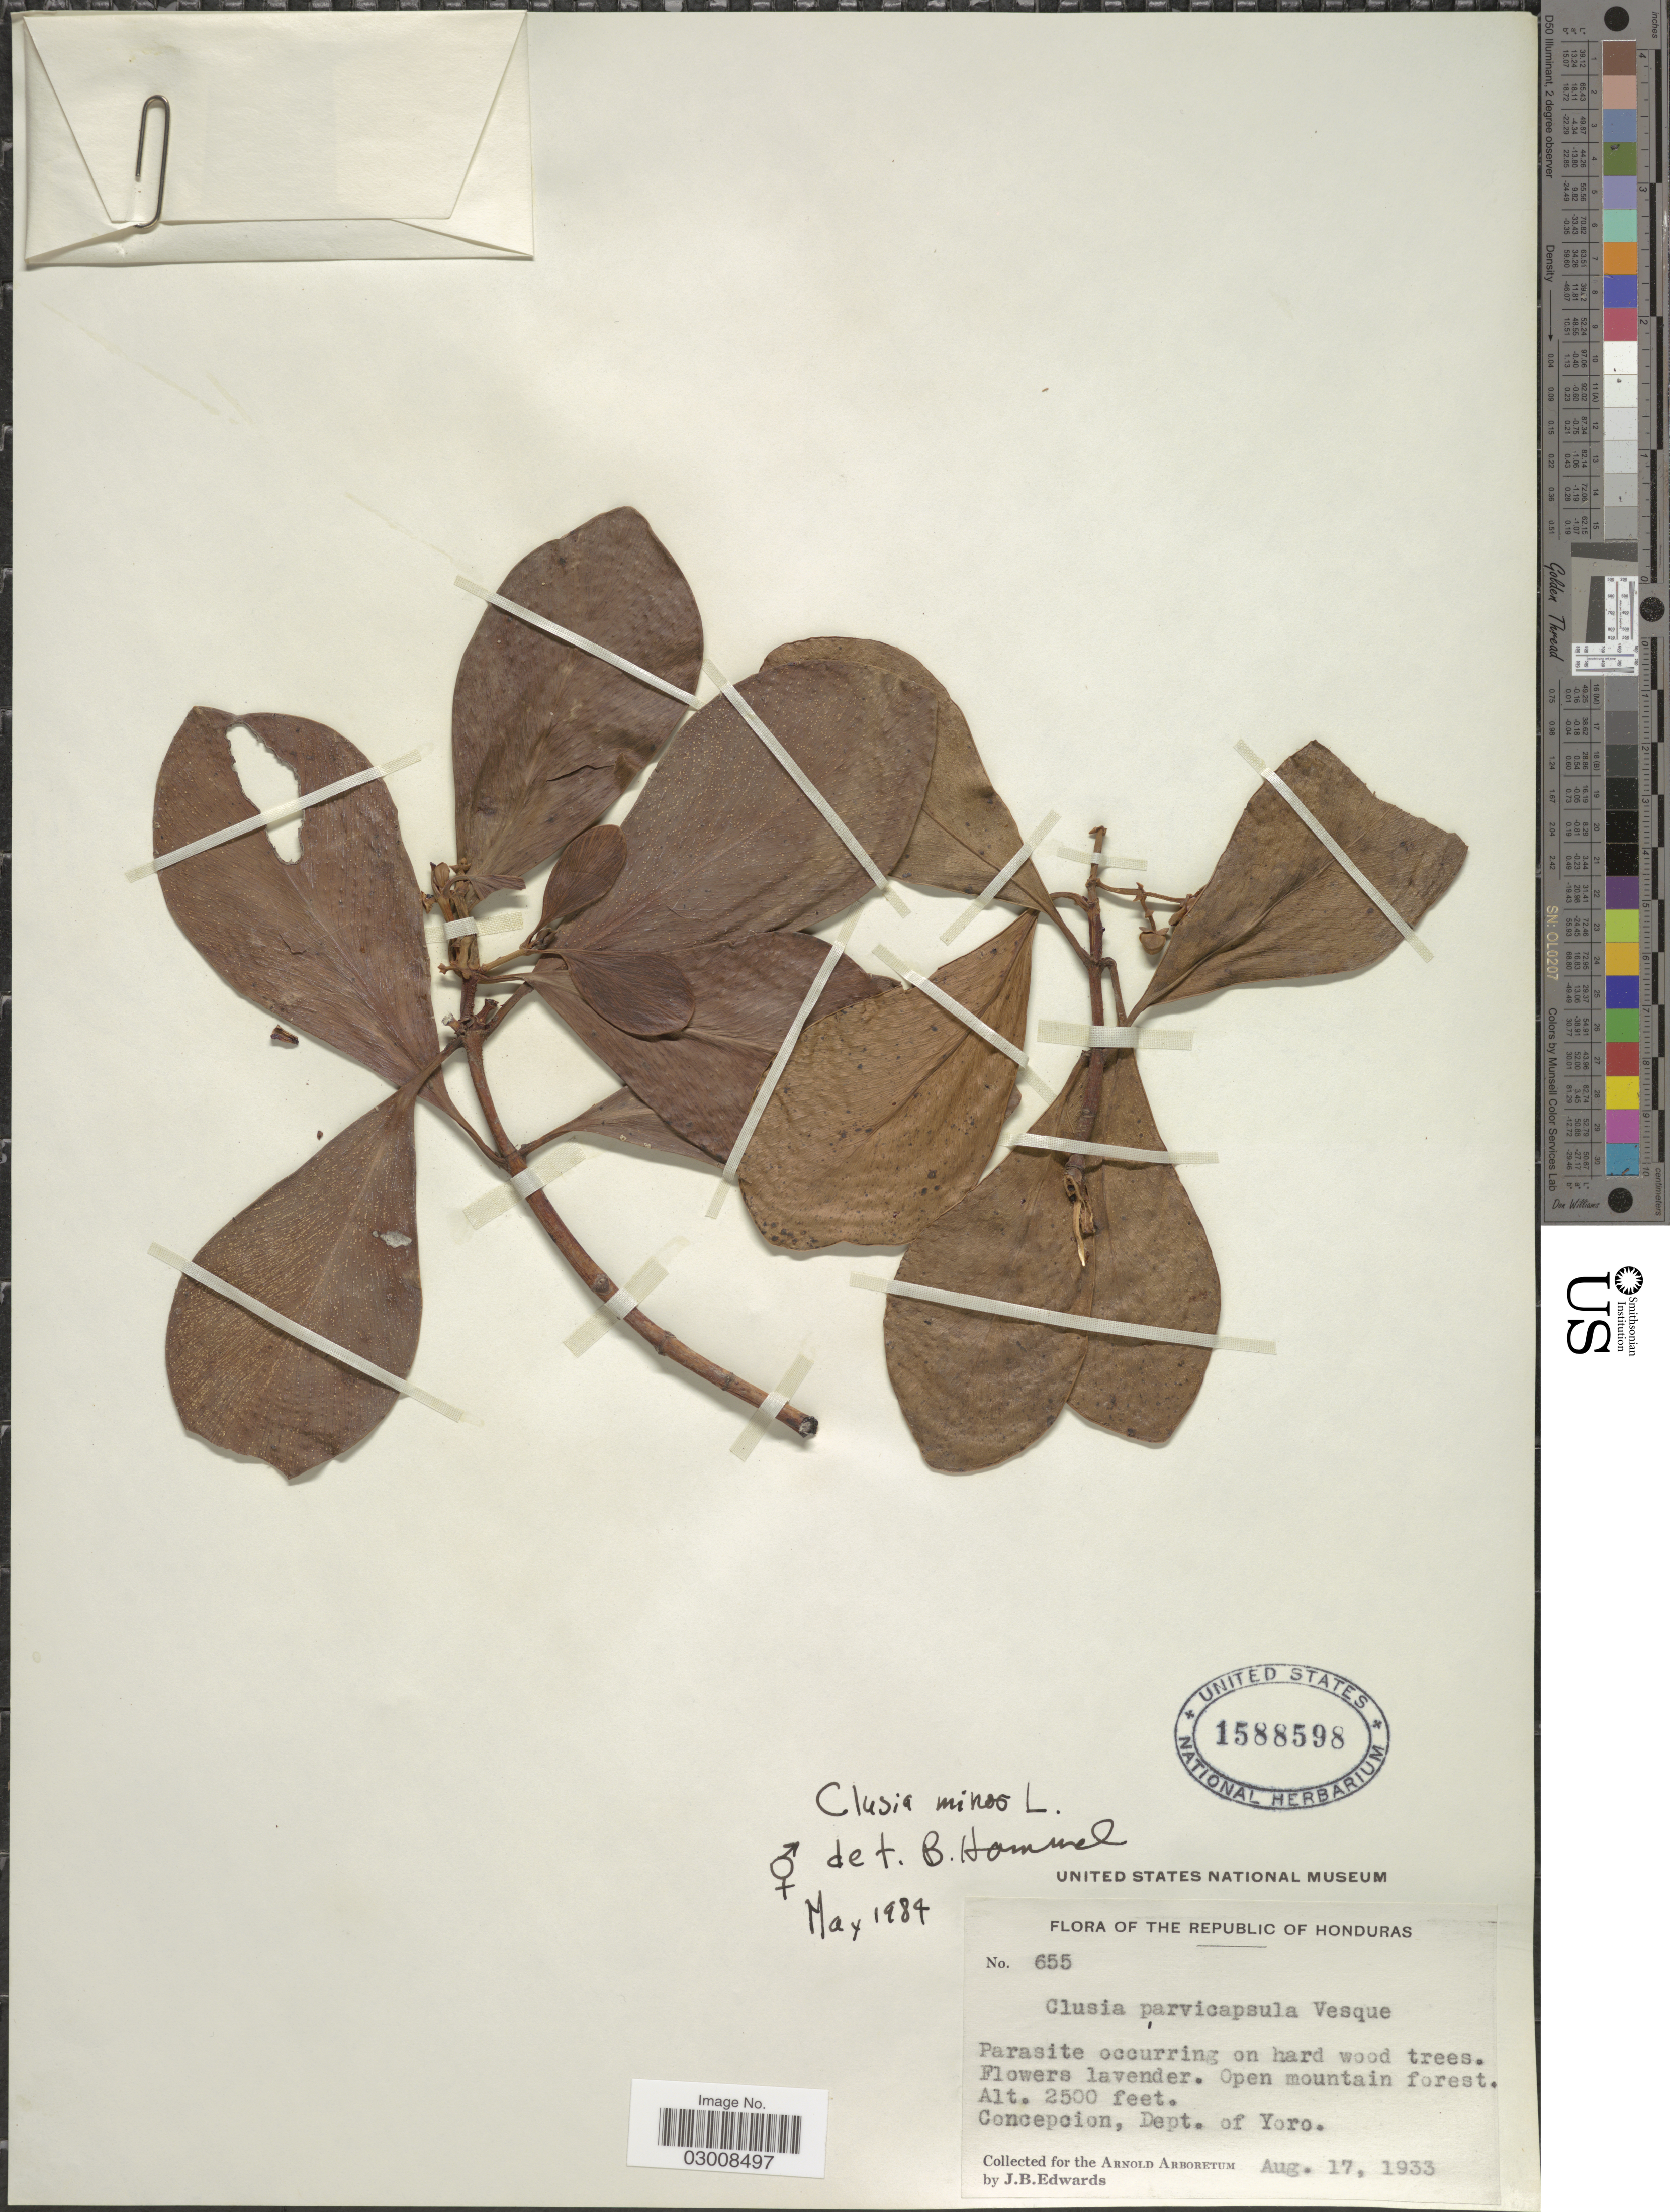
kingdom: Plantae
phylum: Tracheophyta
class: Magnoliopsida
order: Malpighiales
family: Clusiaceae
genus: Clusia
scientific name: Clusia minor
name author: L.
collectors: J. B. Edwards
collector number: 655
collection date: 1933-08-17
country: Honduras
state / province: Yoro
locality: Open mountain forest, Concepcion, Dept. of Yoro.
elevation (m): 762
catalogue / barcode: US 1588598